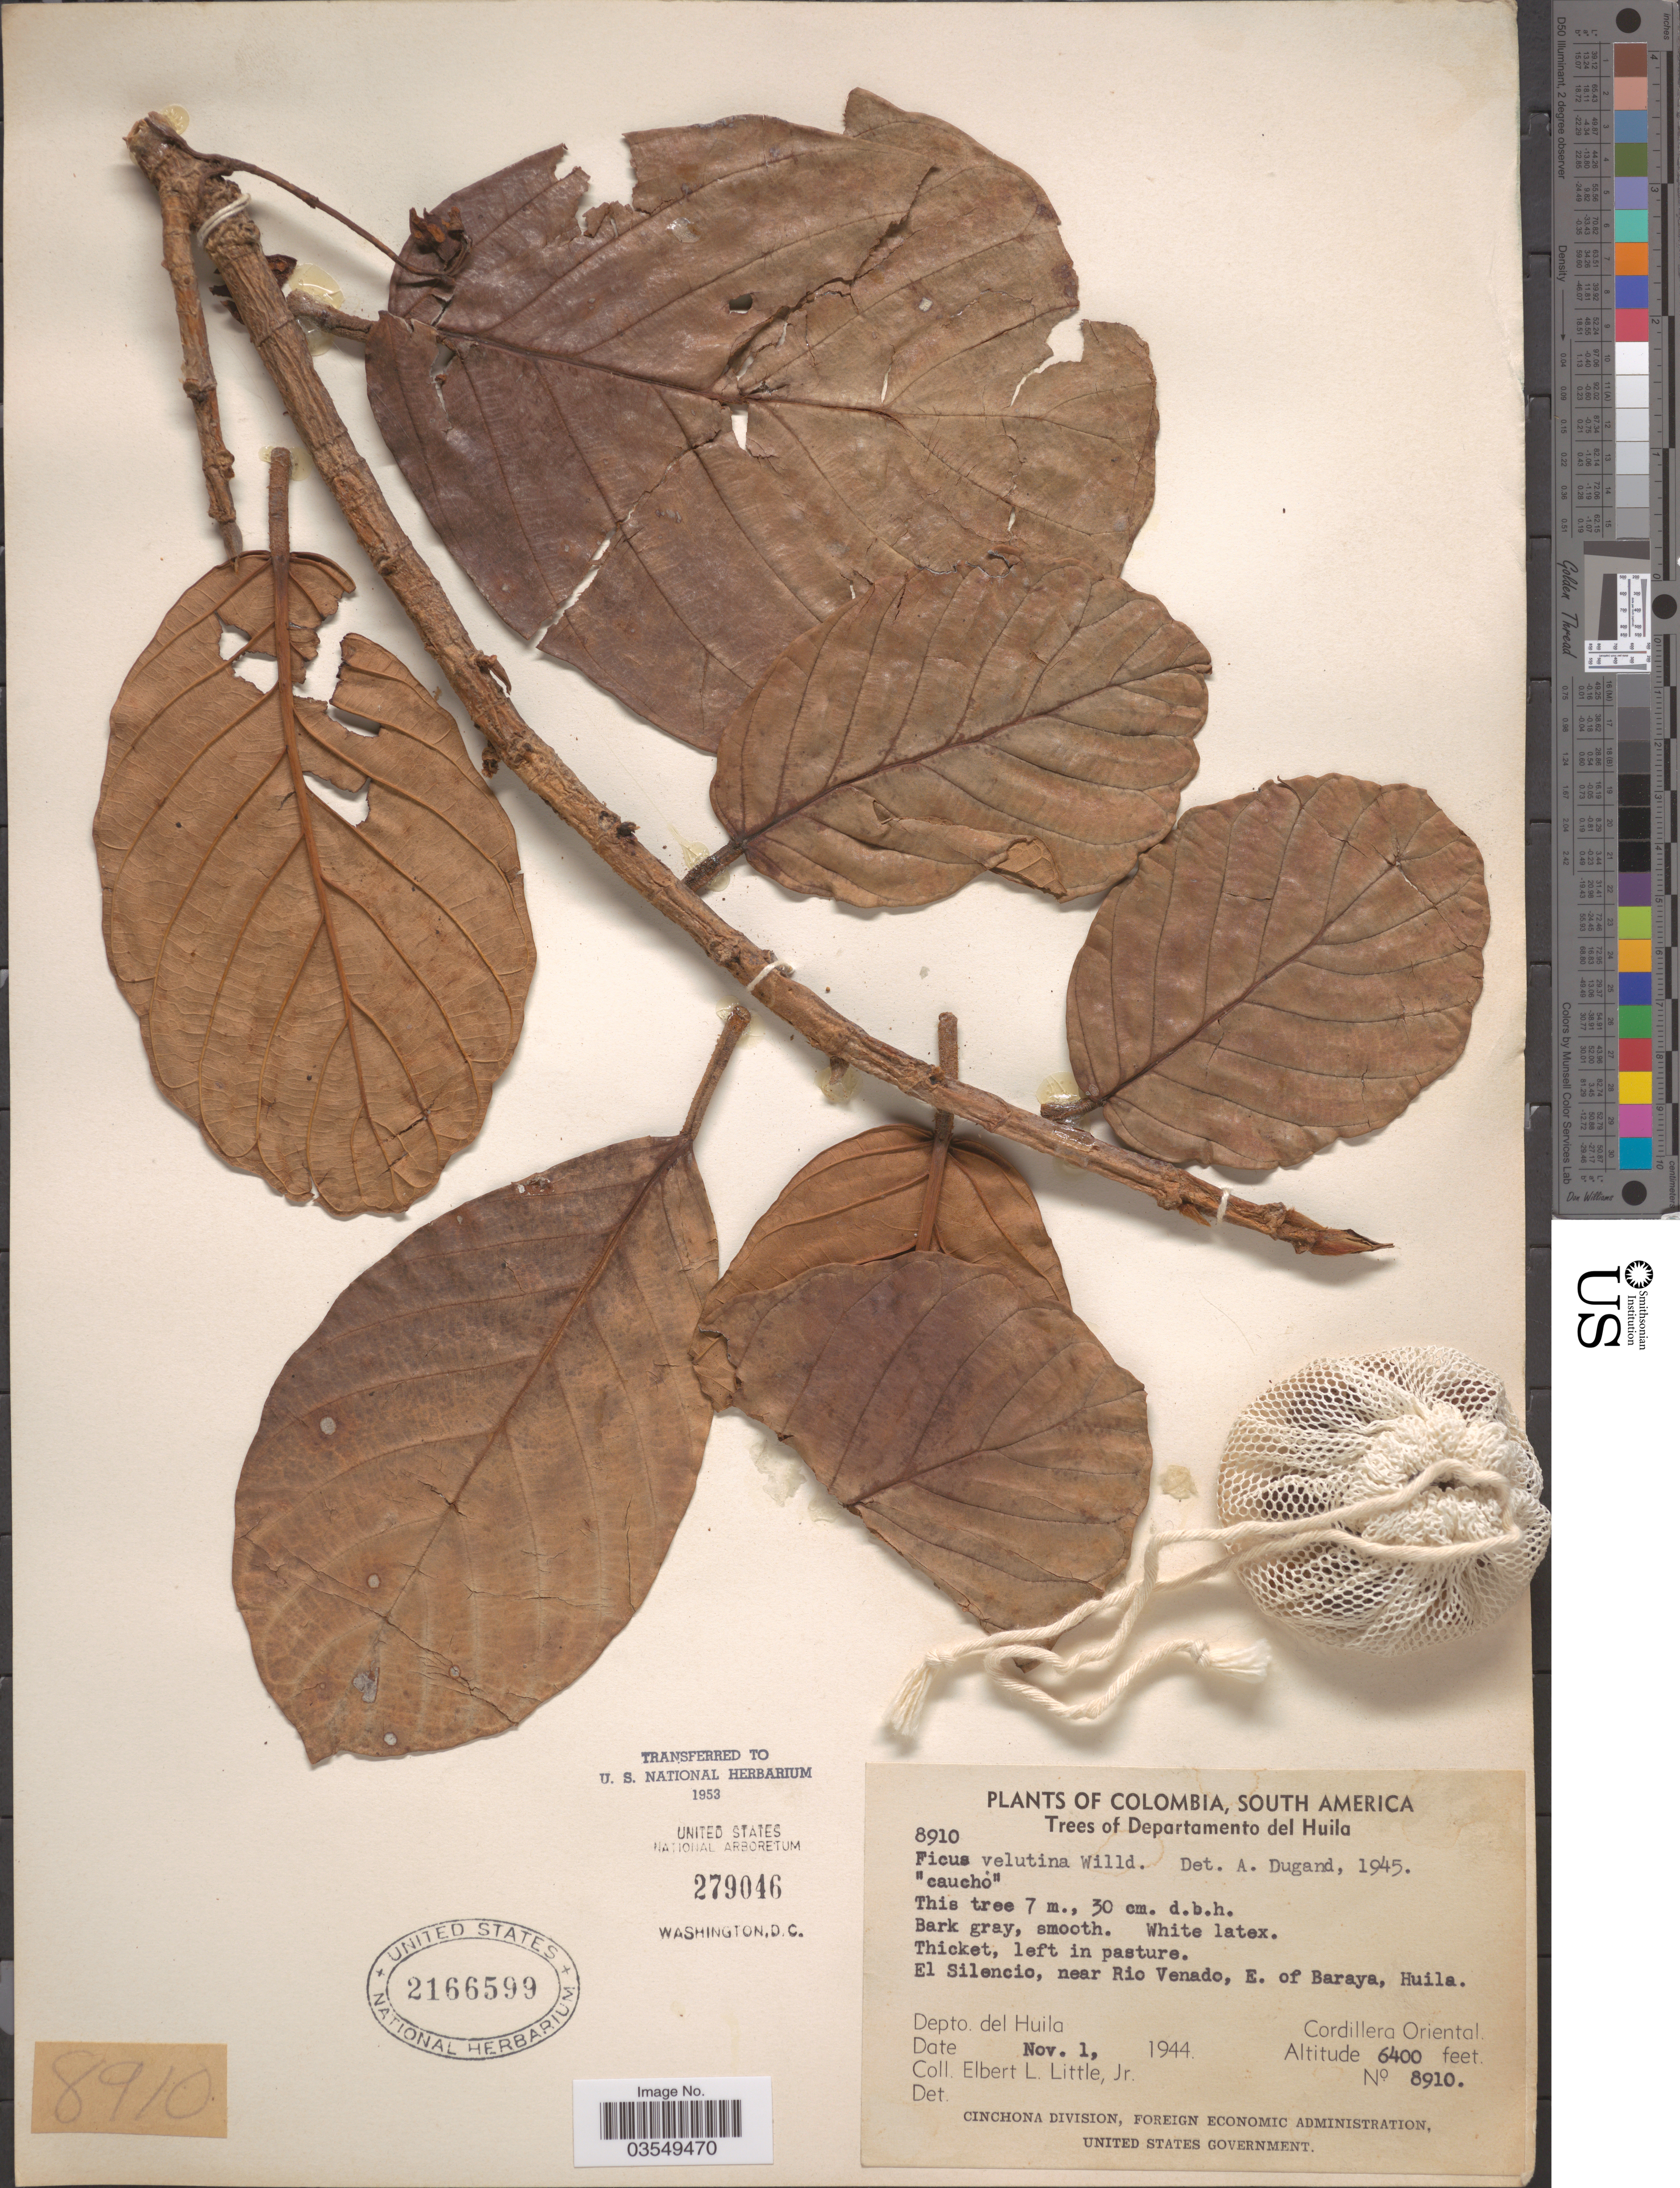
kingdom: Plantae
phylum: Tracheophyta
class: Magnoliopsida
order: Rosales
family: Moraceae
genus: Ficus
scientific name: Ficus velutina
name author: Humb. & Bonpl. ex Willd.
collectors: E. L. Little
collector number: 8910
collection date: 1944-11-01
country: Colombia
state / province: Huila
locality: Departamento del Huila. El Silencio, near Rio Venado, E. of Baraya, Huila. Cordillera Oriental.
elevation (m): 1951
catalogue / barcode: US 2166599